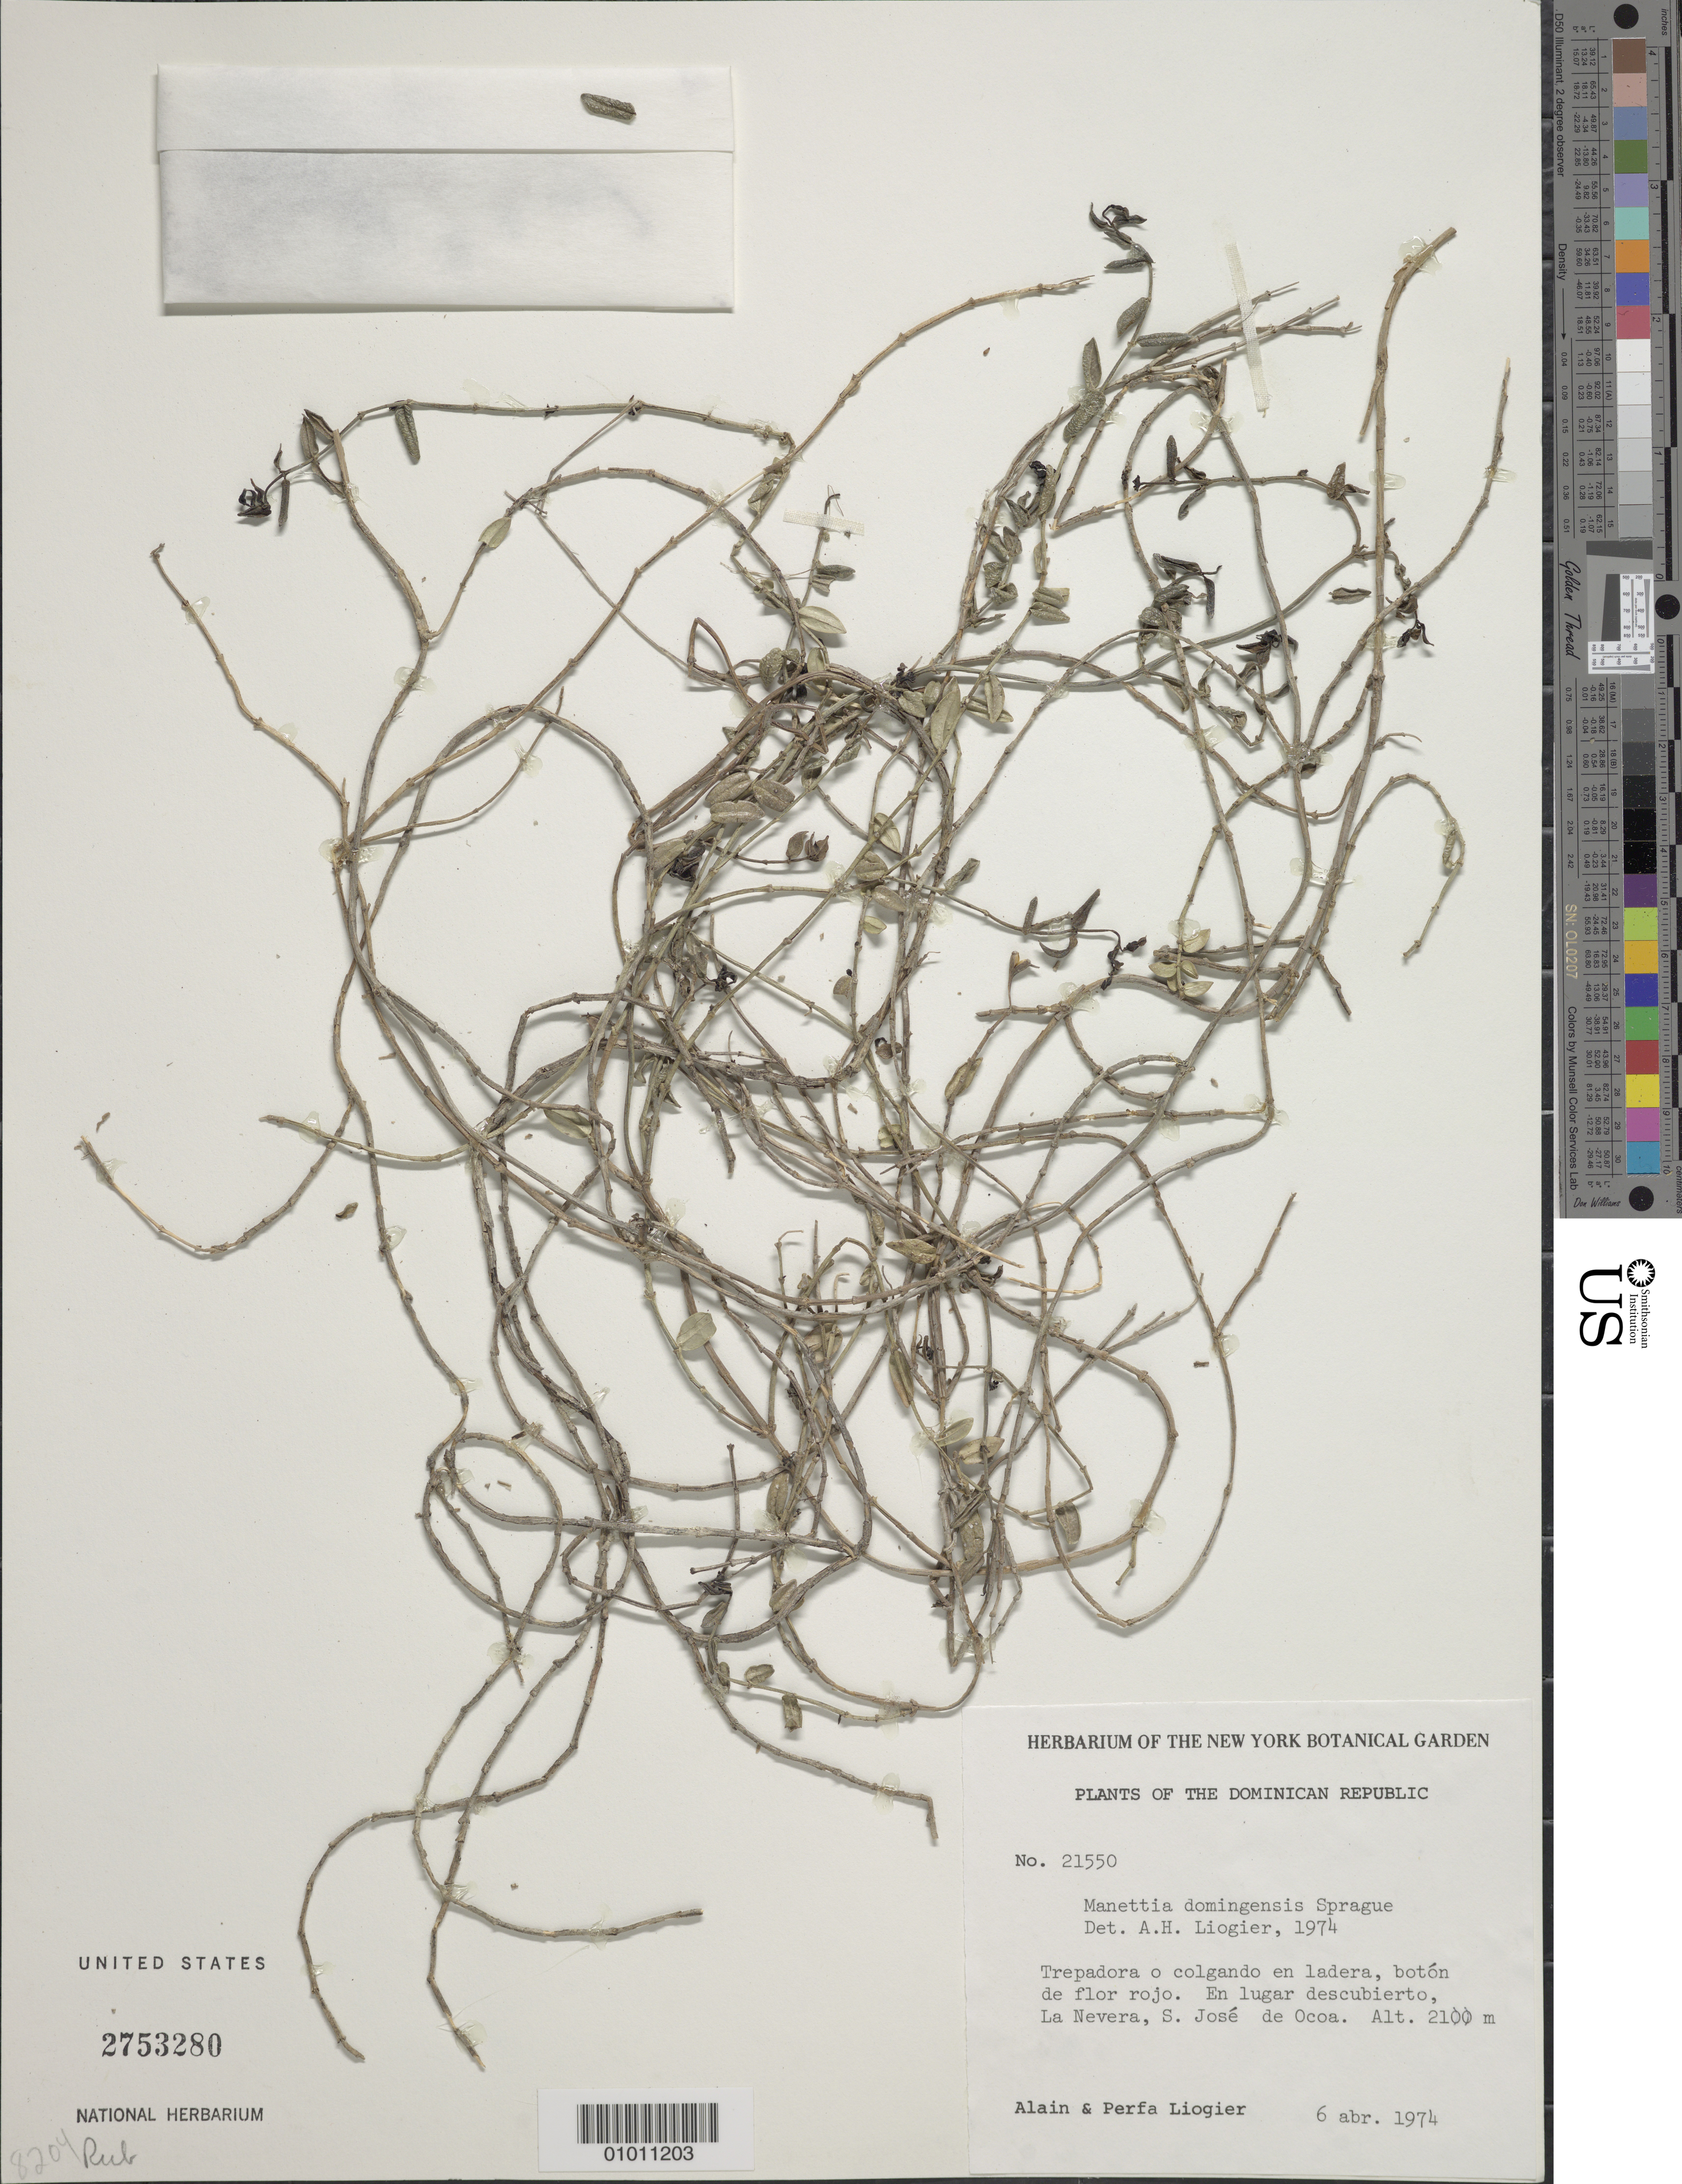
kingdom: Plantae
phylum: Tracheophyta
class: Magnoliopsida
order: Gentianales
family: Rubiaceae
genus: Manettia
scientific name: Manettia domingensis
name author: Sprague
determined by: Liogier, Alain H.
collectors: A. H. Liogier & M. P. Liogier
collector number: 21550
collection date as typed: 06 Apr 1974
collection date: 1974-04-06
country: Dominican Republic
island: Hispaniola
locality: La Nevera, S. José de Ocoa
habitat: En lugar descubierto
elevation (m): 2100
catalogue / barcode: US 2753280